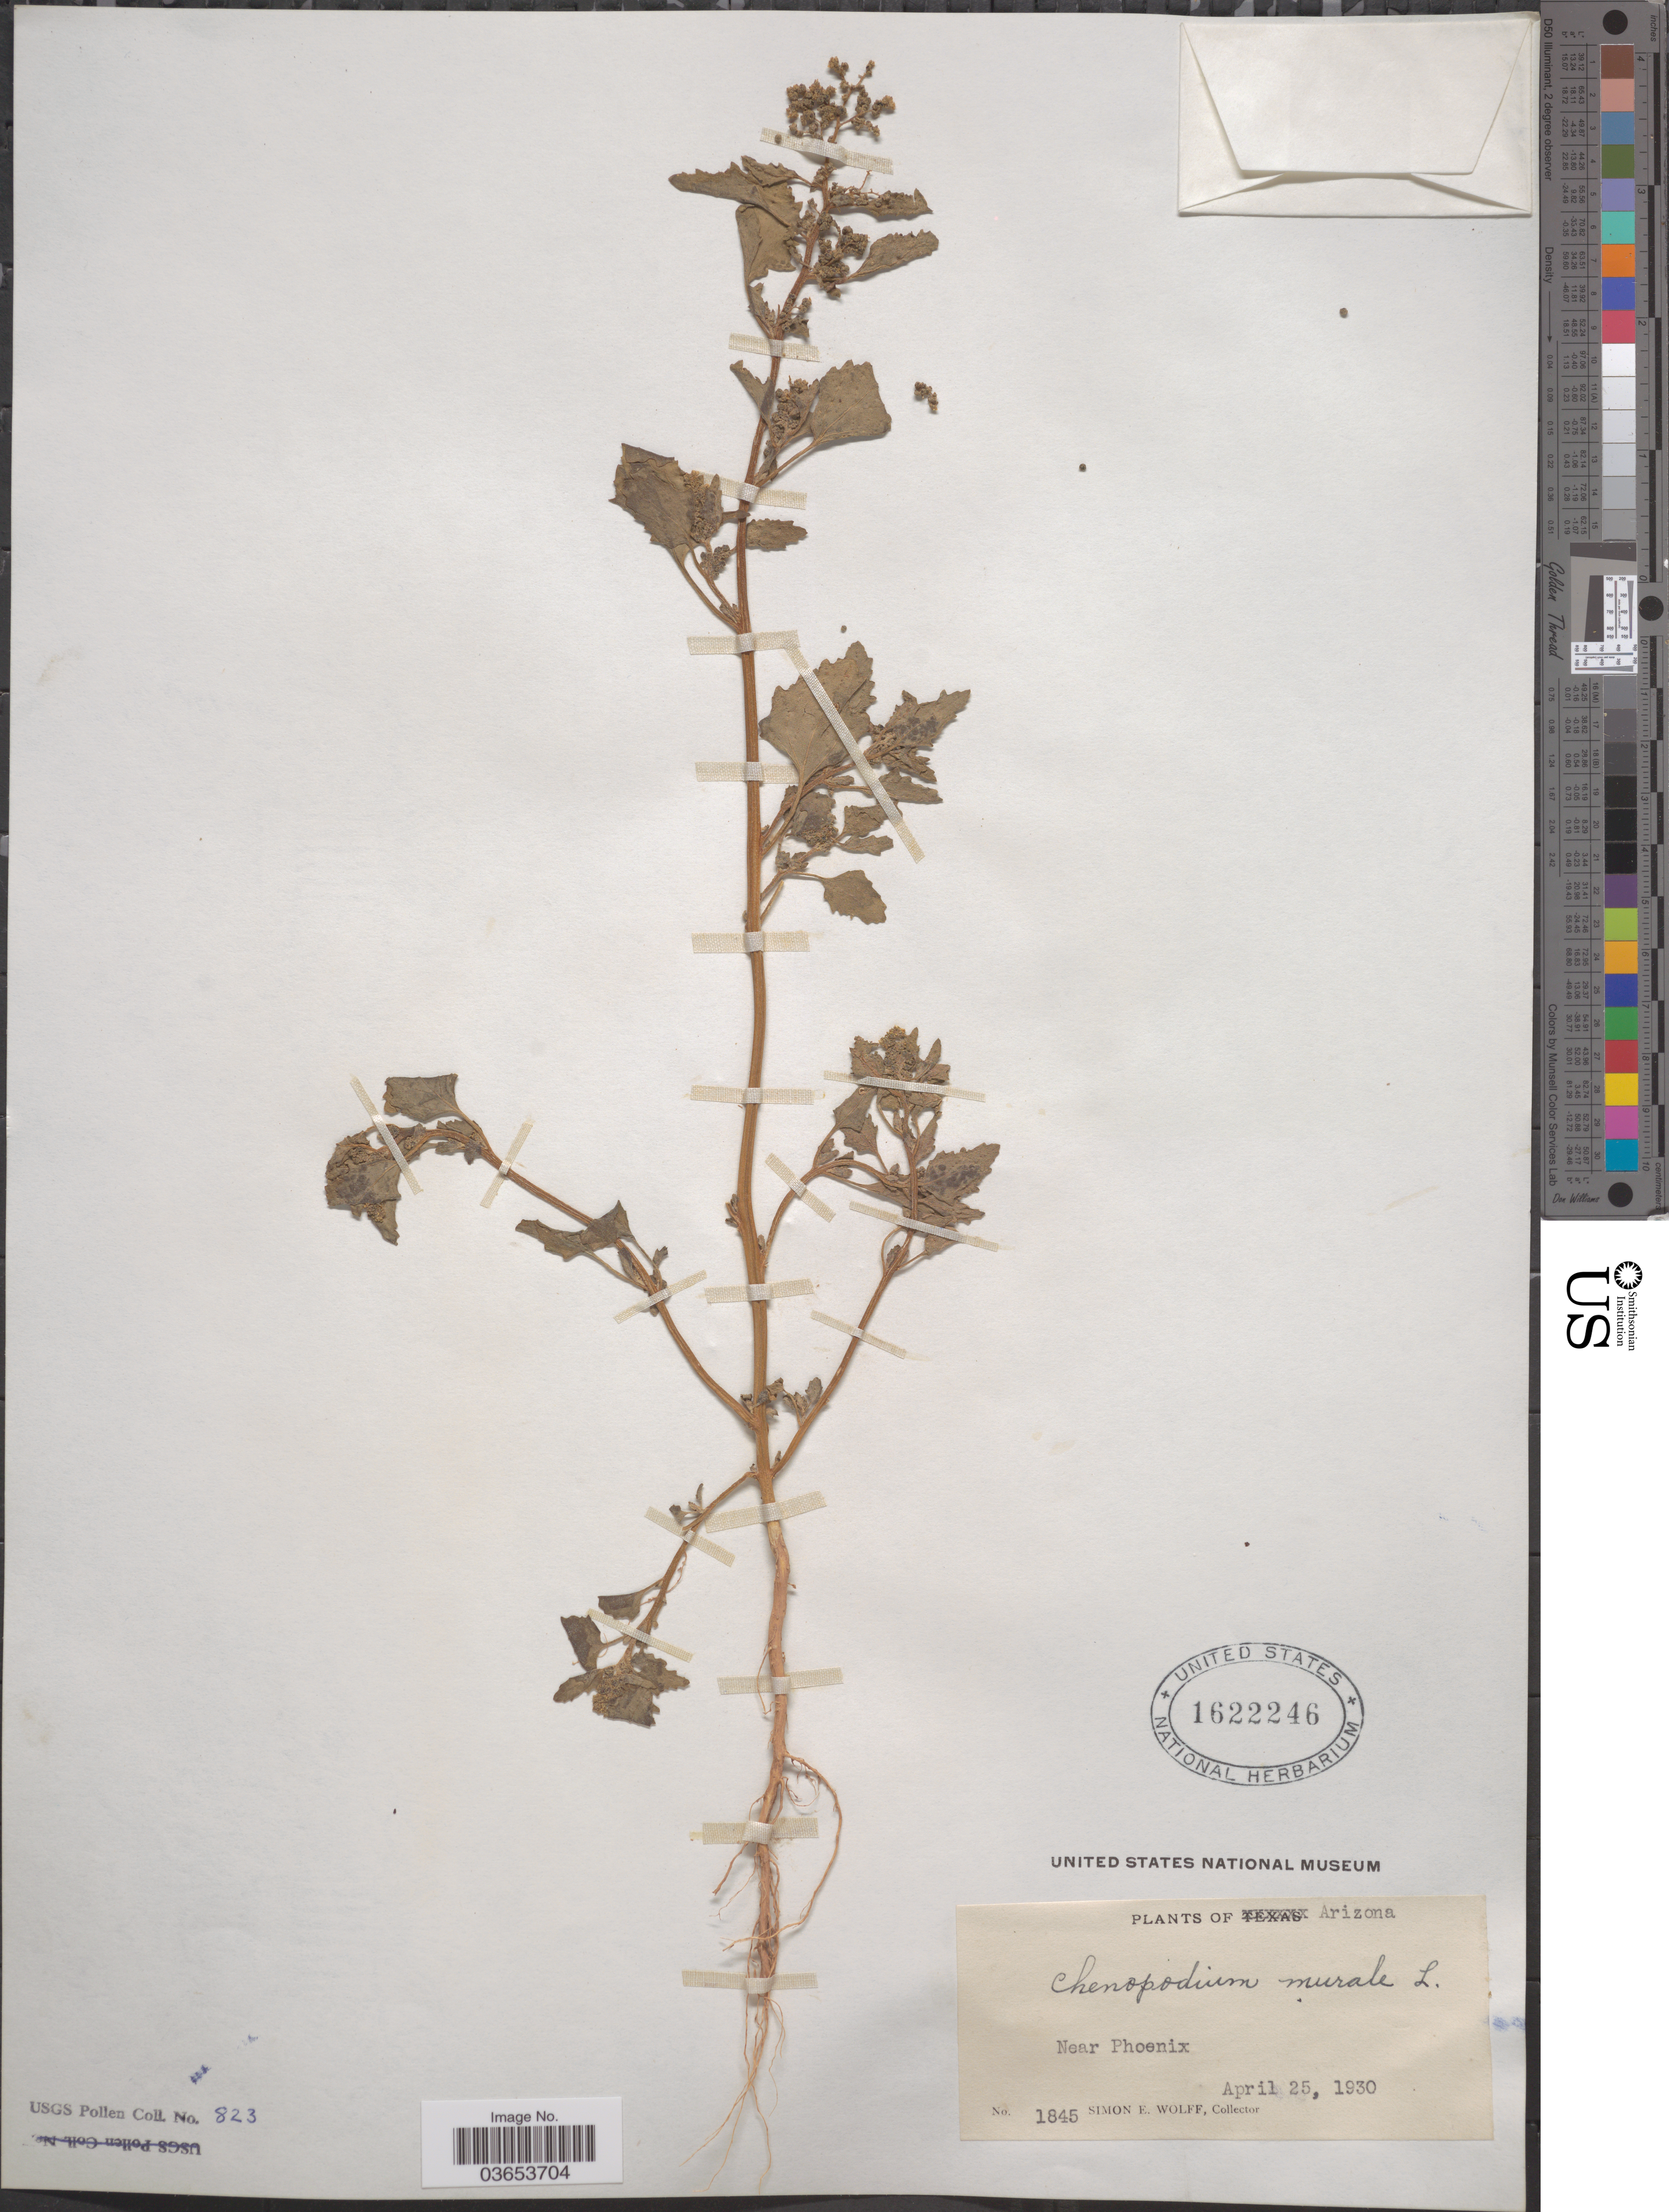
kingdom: Plantae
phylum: Tracheophyta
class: Magnoliopsida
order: Caryophyllales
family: Amaranthaceae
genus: Chenopodium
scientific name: Chenopodium murale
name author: L.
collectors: S. E. Wolff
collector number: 1845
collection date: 1930-04-25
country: United States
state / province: Arizona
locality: Near Phoenix.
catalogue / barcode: US 1622246